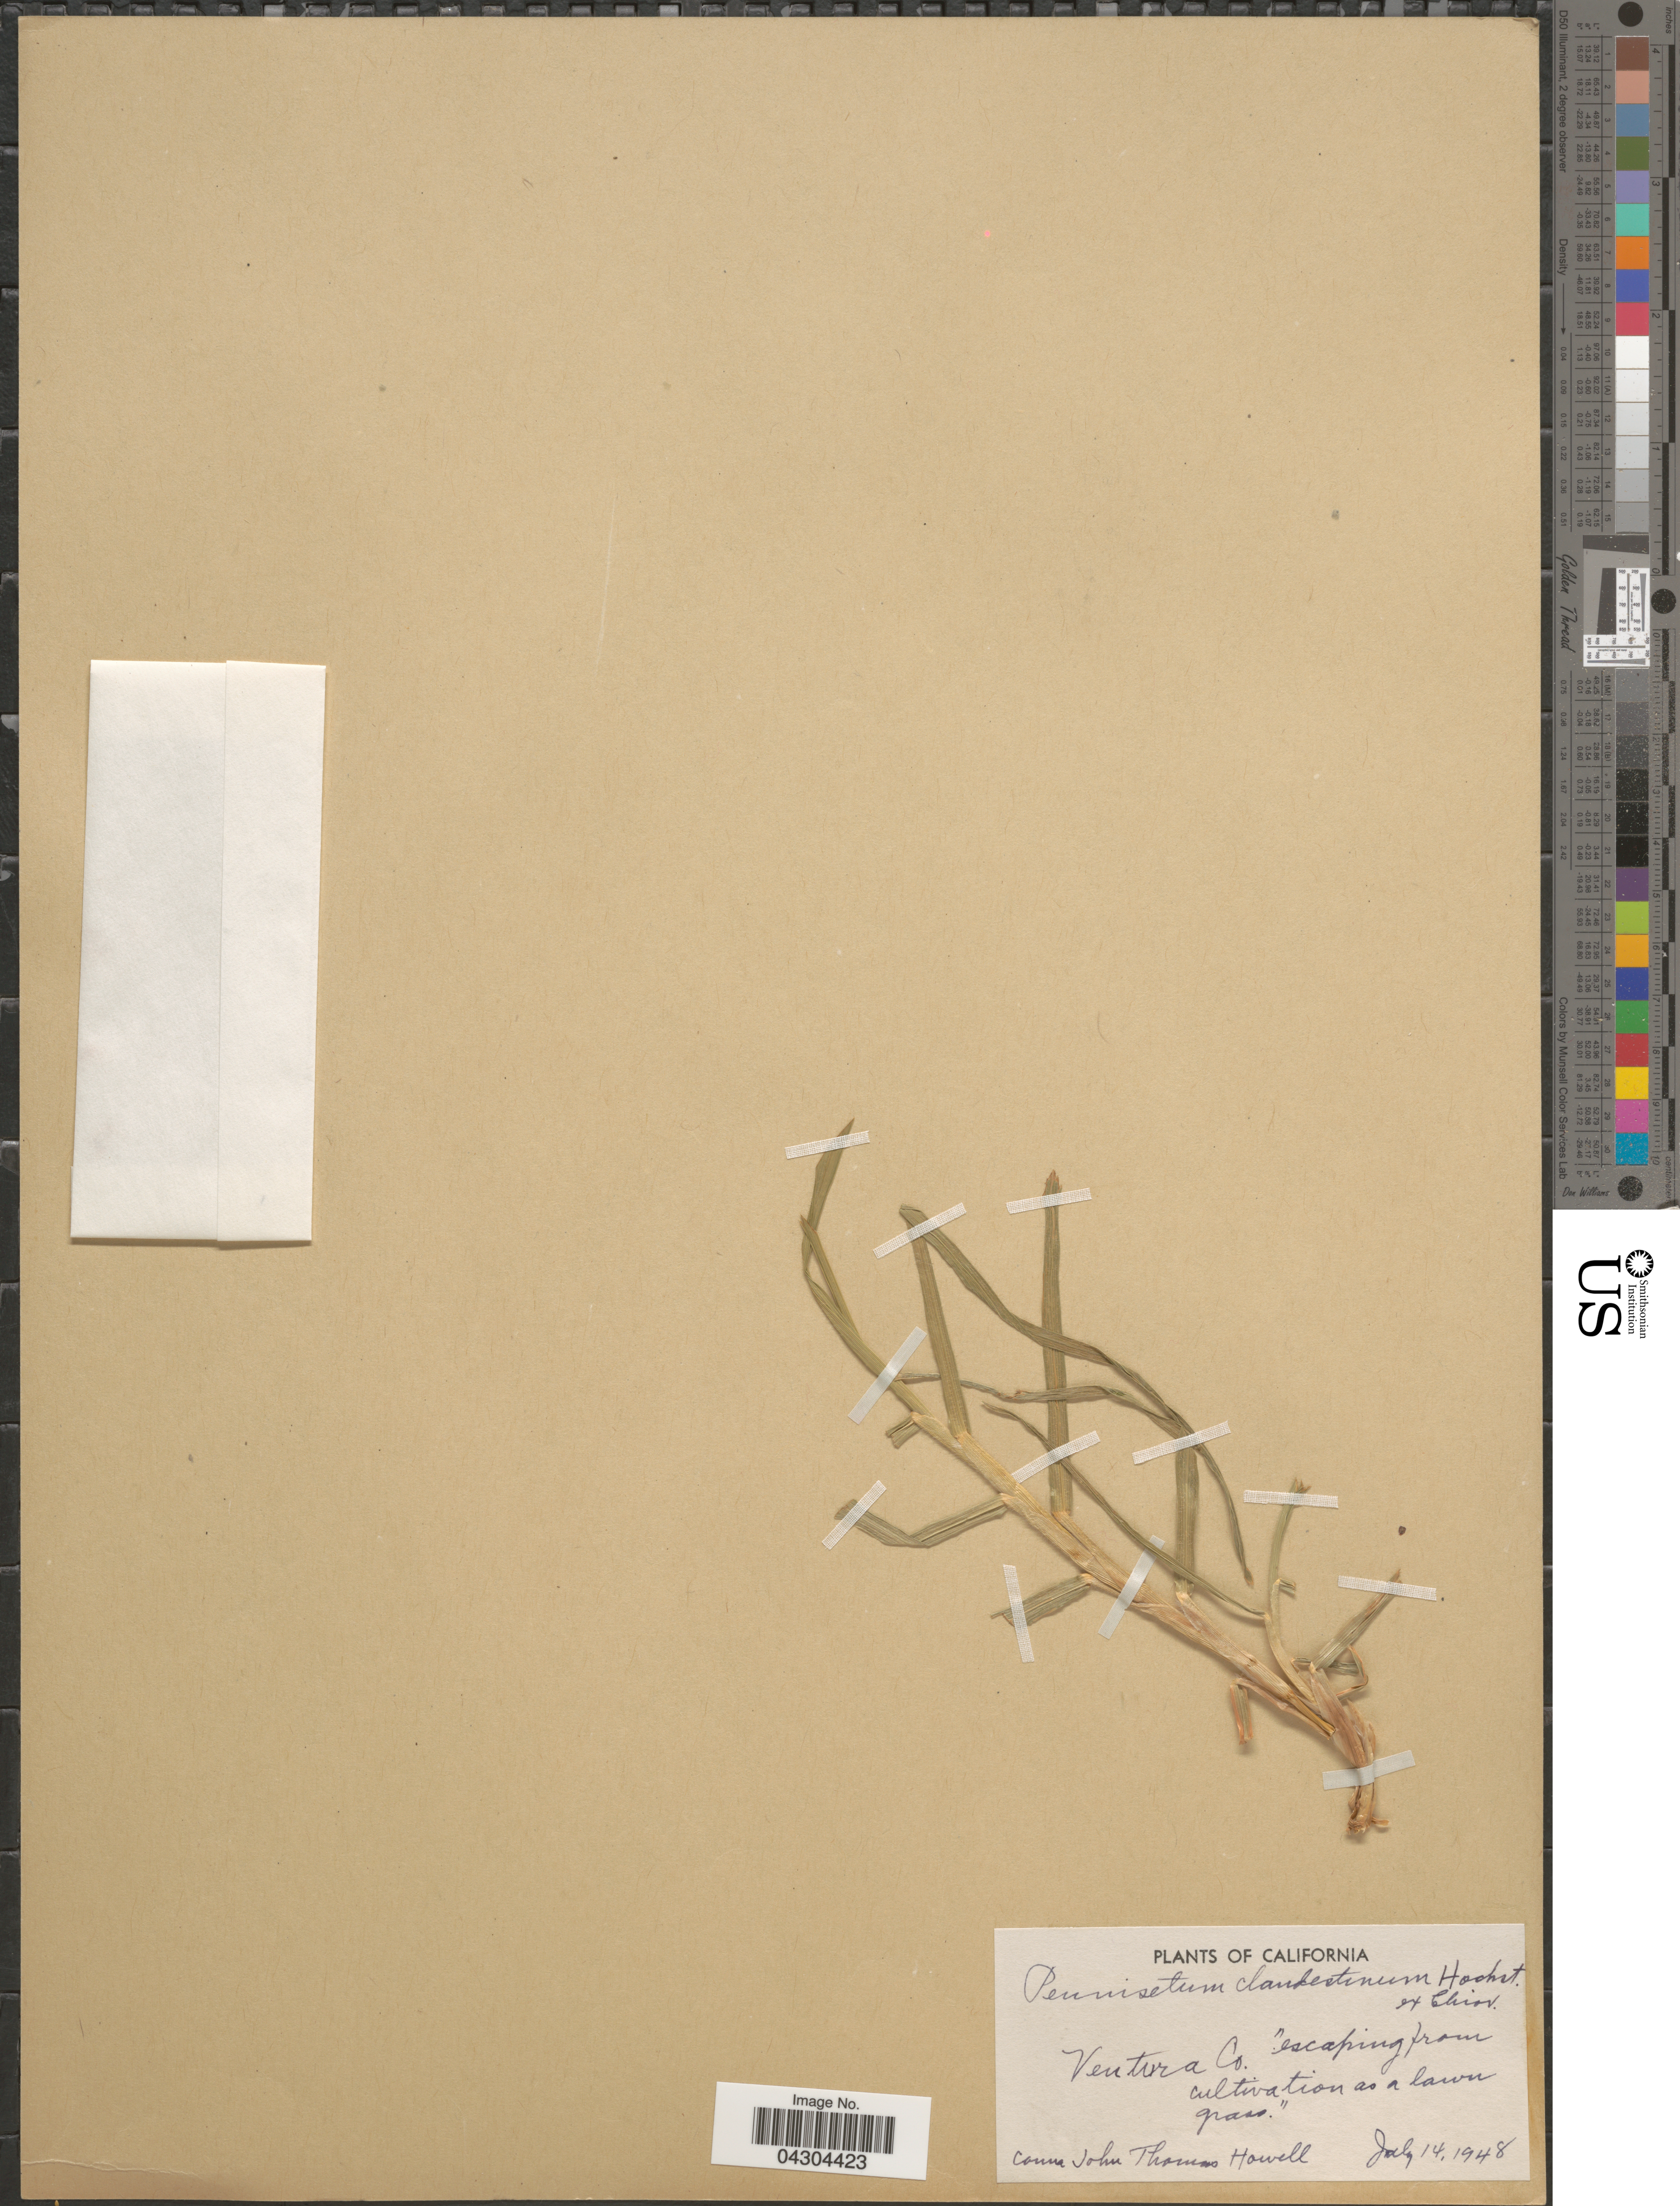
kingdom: Plantae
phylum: Tracheophyta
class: Liliopsida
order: Poales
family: Poaceae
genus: Cenchrus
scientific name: Cenchrus clandestinus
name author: (Hochst. & Chiov.) Morrone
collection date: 1948-07-14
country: United States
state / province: California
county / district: Ventura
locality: Ventura Co.